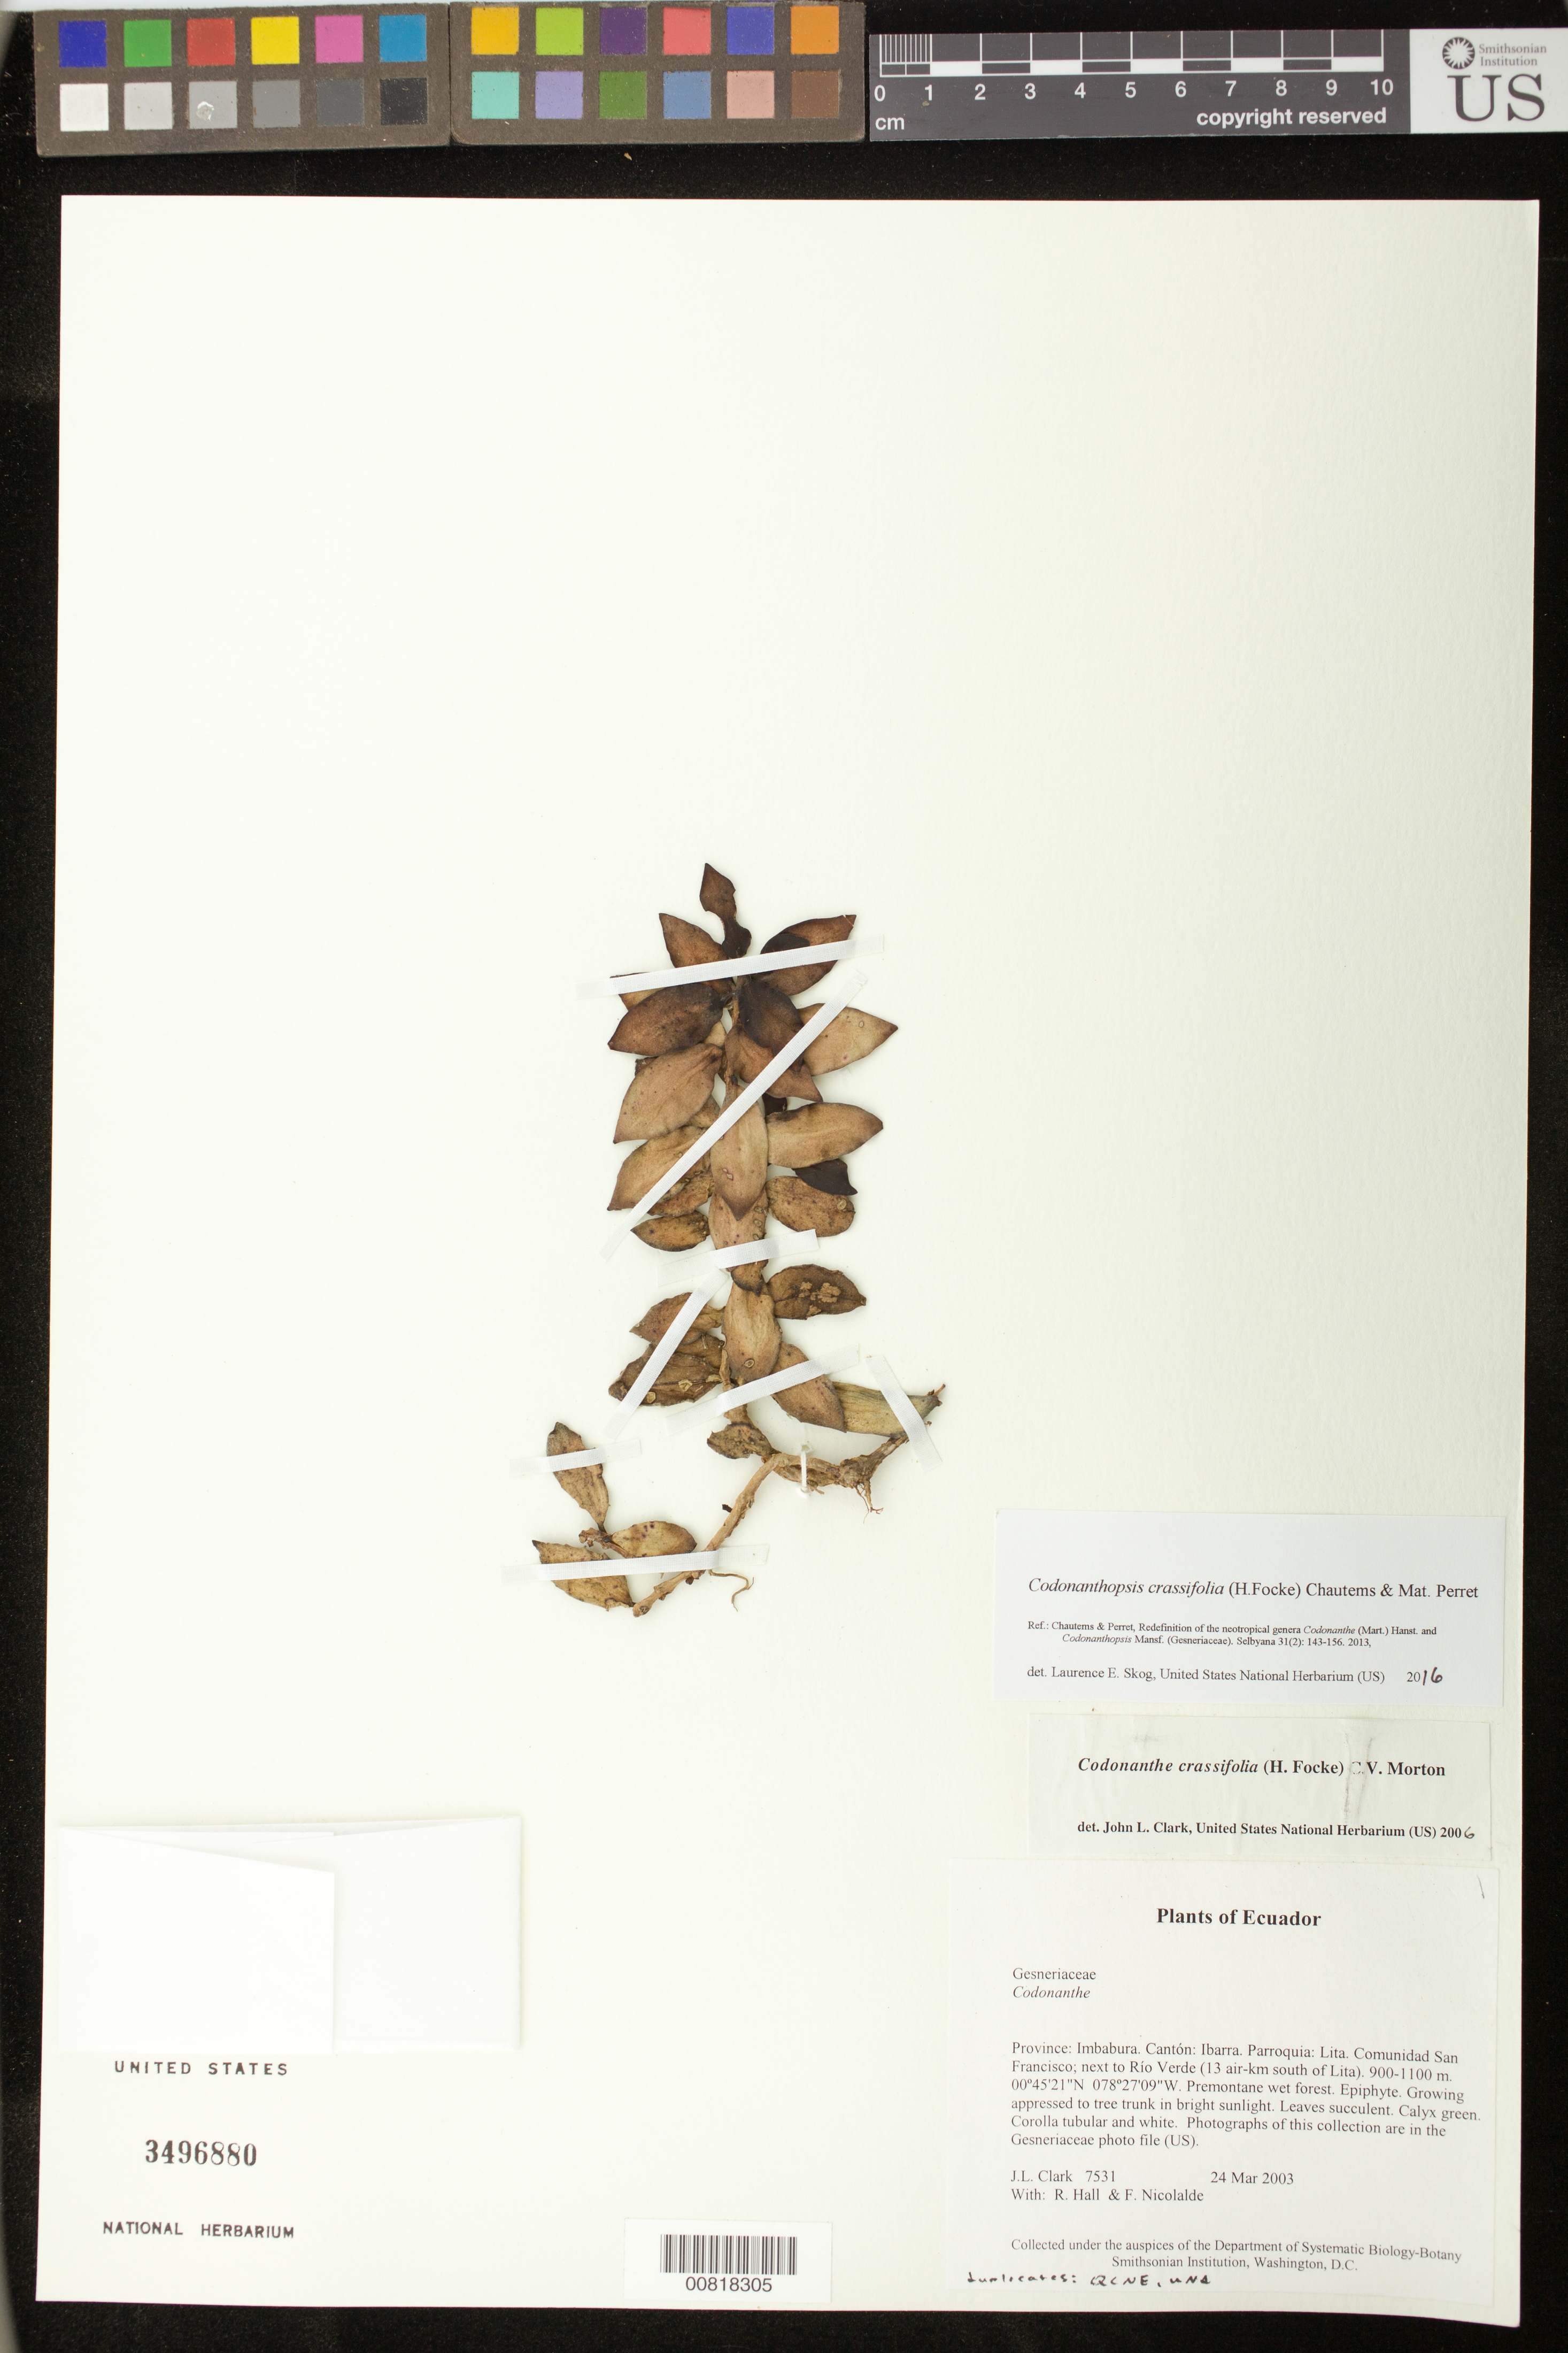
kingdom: Plantae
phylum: Tracheophyta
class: Magnoliopsida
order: Lamiales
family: Gesneriaceae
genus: Codonanthopsis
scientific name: Codonanthopsis crassifolia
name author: (H. Focke) Chautems & Mat.Perret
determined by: Skog, Laurence E.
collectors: J. L. Clark, R. Hall & F. Nicolalde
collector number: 7531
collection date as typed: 24 Mar 2003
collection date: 2003-03-24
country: Ecuador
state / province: Imbabura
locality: Ibarra. Parroquia: Lita. Comunidad San Francisco; next to Río Verde (13 air-km south of Lita).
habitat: Premontane wet forest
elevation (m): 900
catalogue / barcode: US 3496880